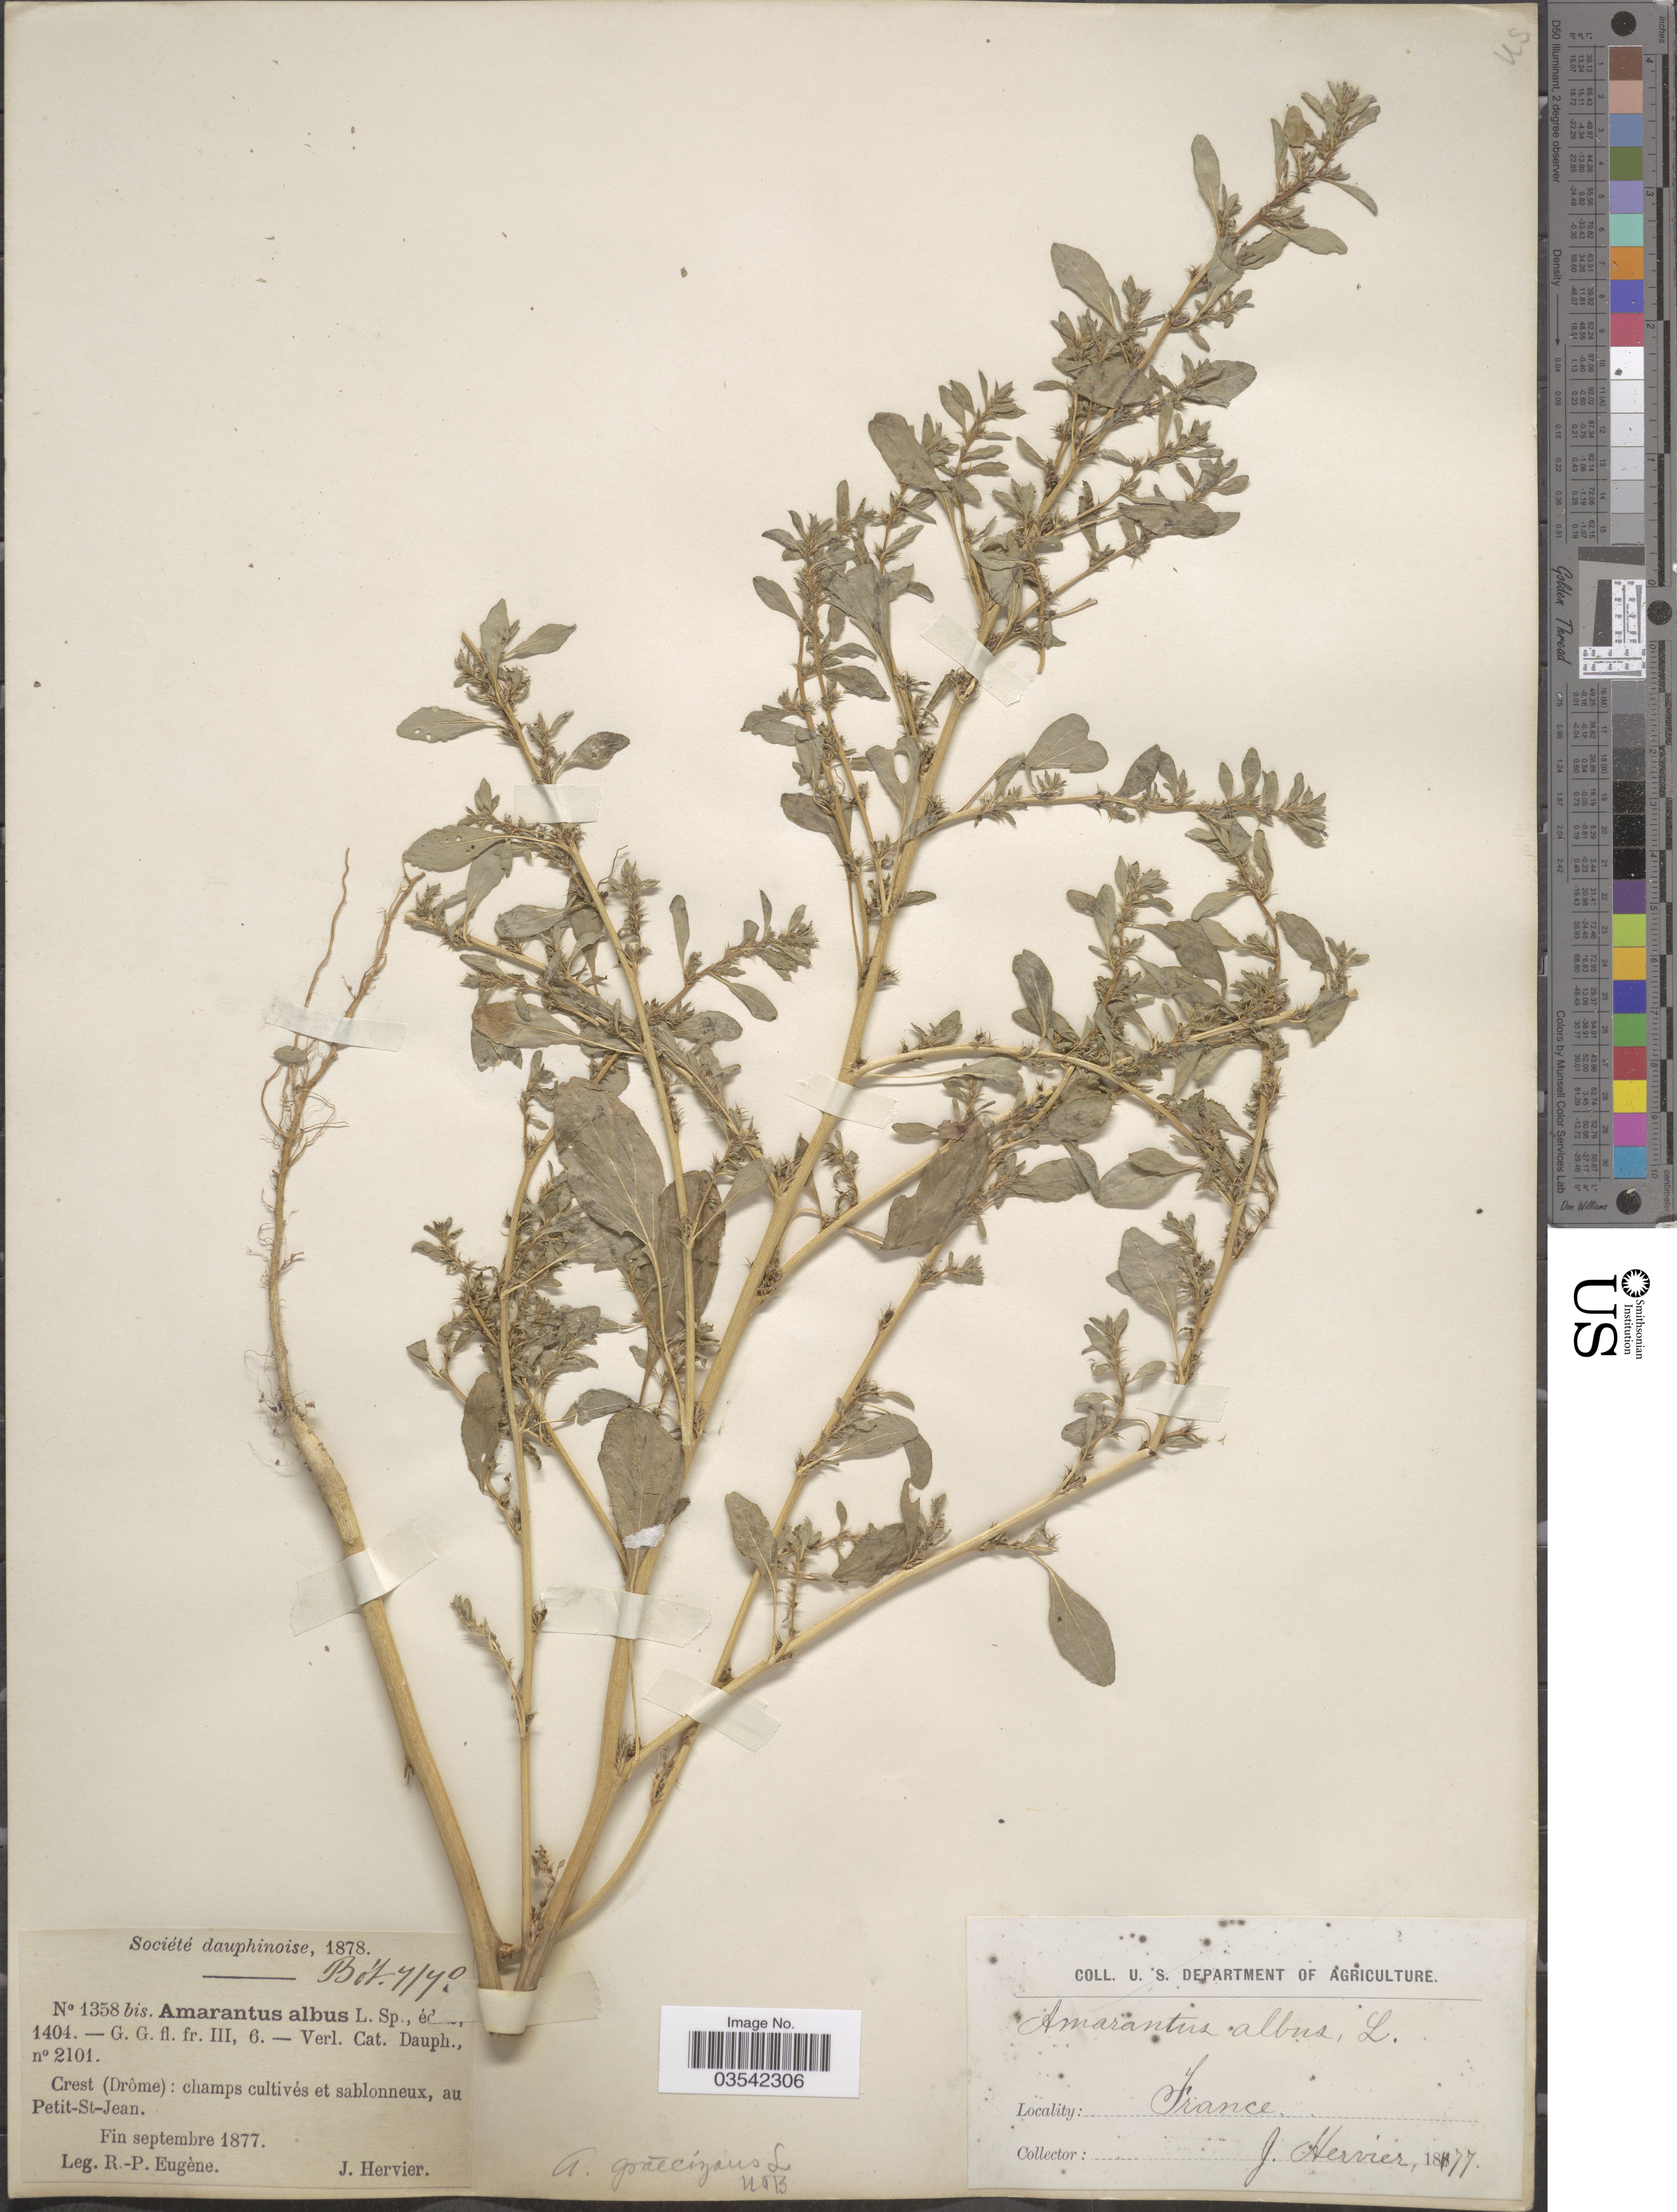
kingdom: Plantae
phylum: Tracheophyta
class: Magnoliopsida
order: Caryophyllales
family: Amaranthaceae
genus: Amaranthus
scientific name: Amaranthus albus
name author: L.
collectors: R. Eugene & J. Hervier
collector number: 1358bis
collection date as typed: Fin septembre 1877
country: France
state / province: Auvergne-Rhône-Alpes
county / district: Drôme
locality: Crest (Drôme): champs cultivés et sablonneux, au Petit-St-Jean.